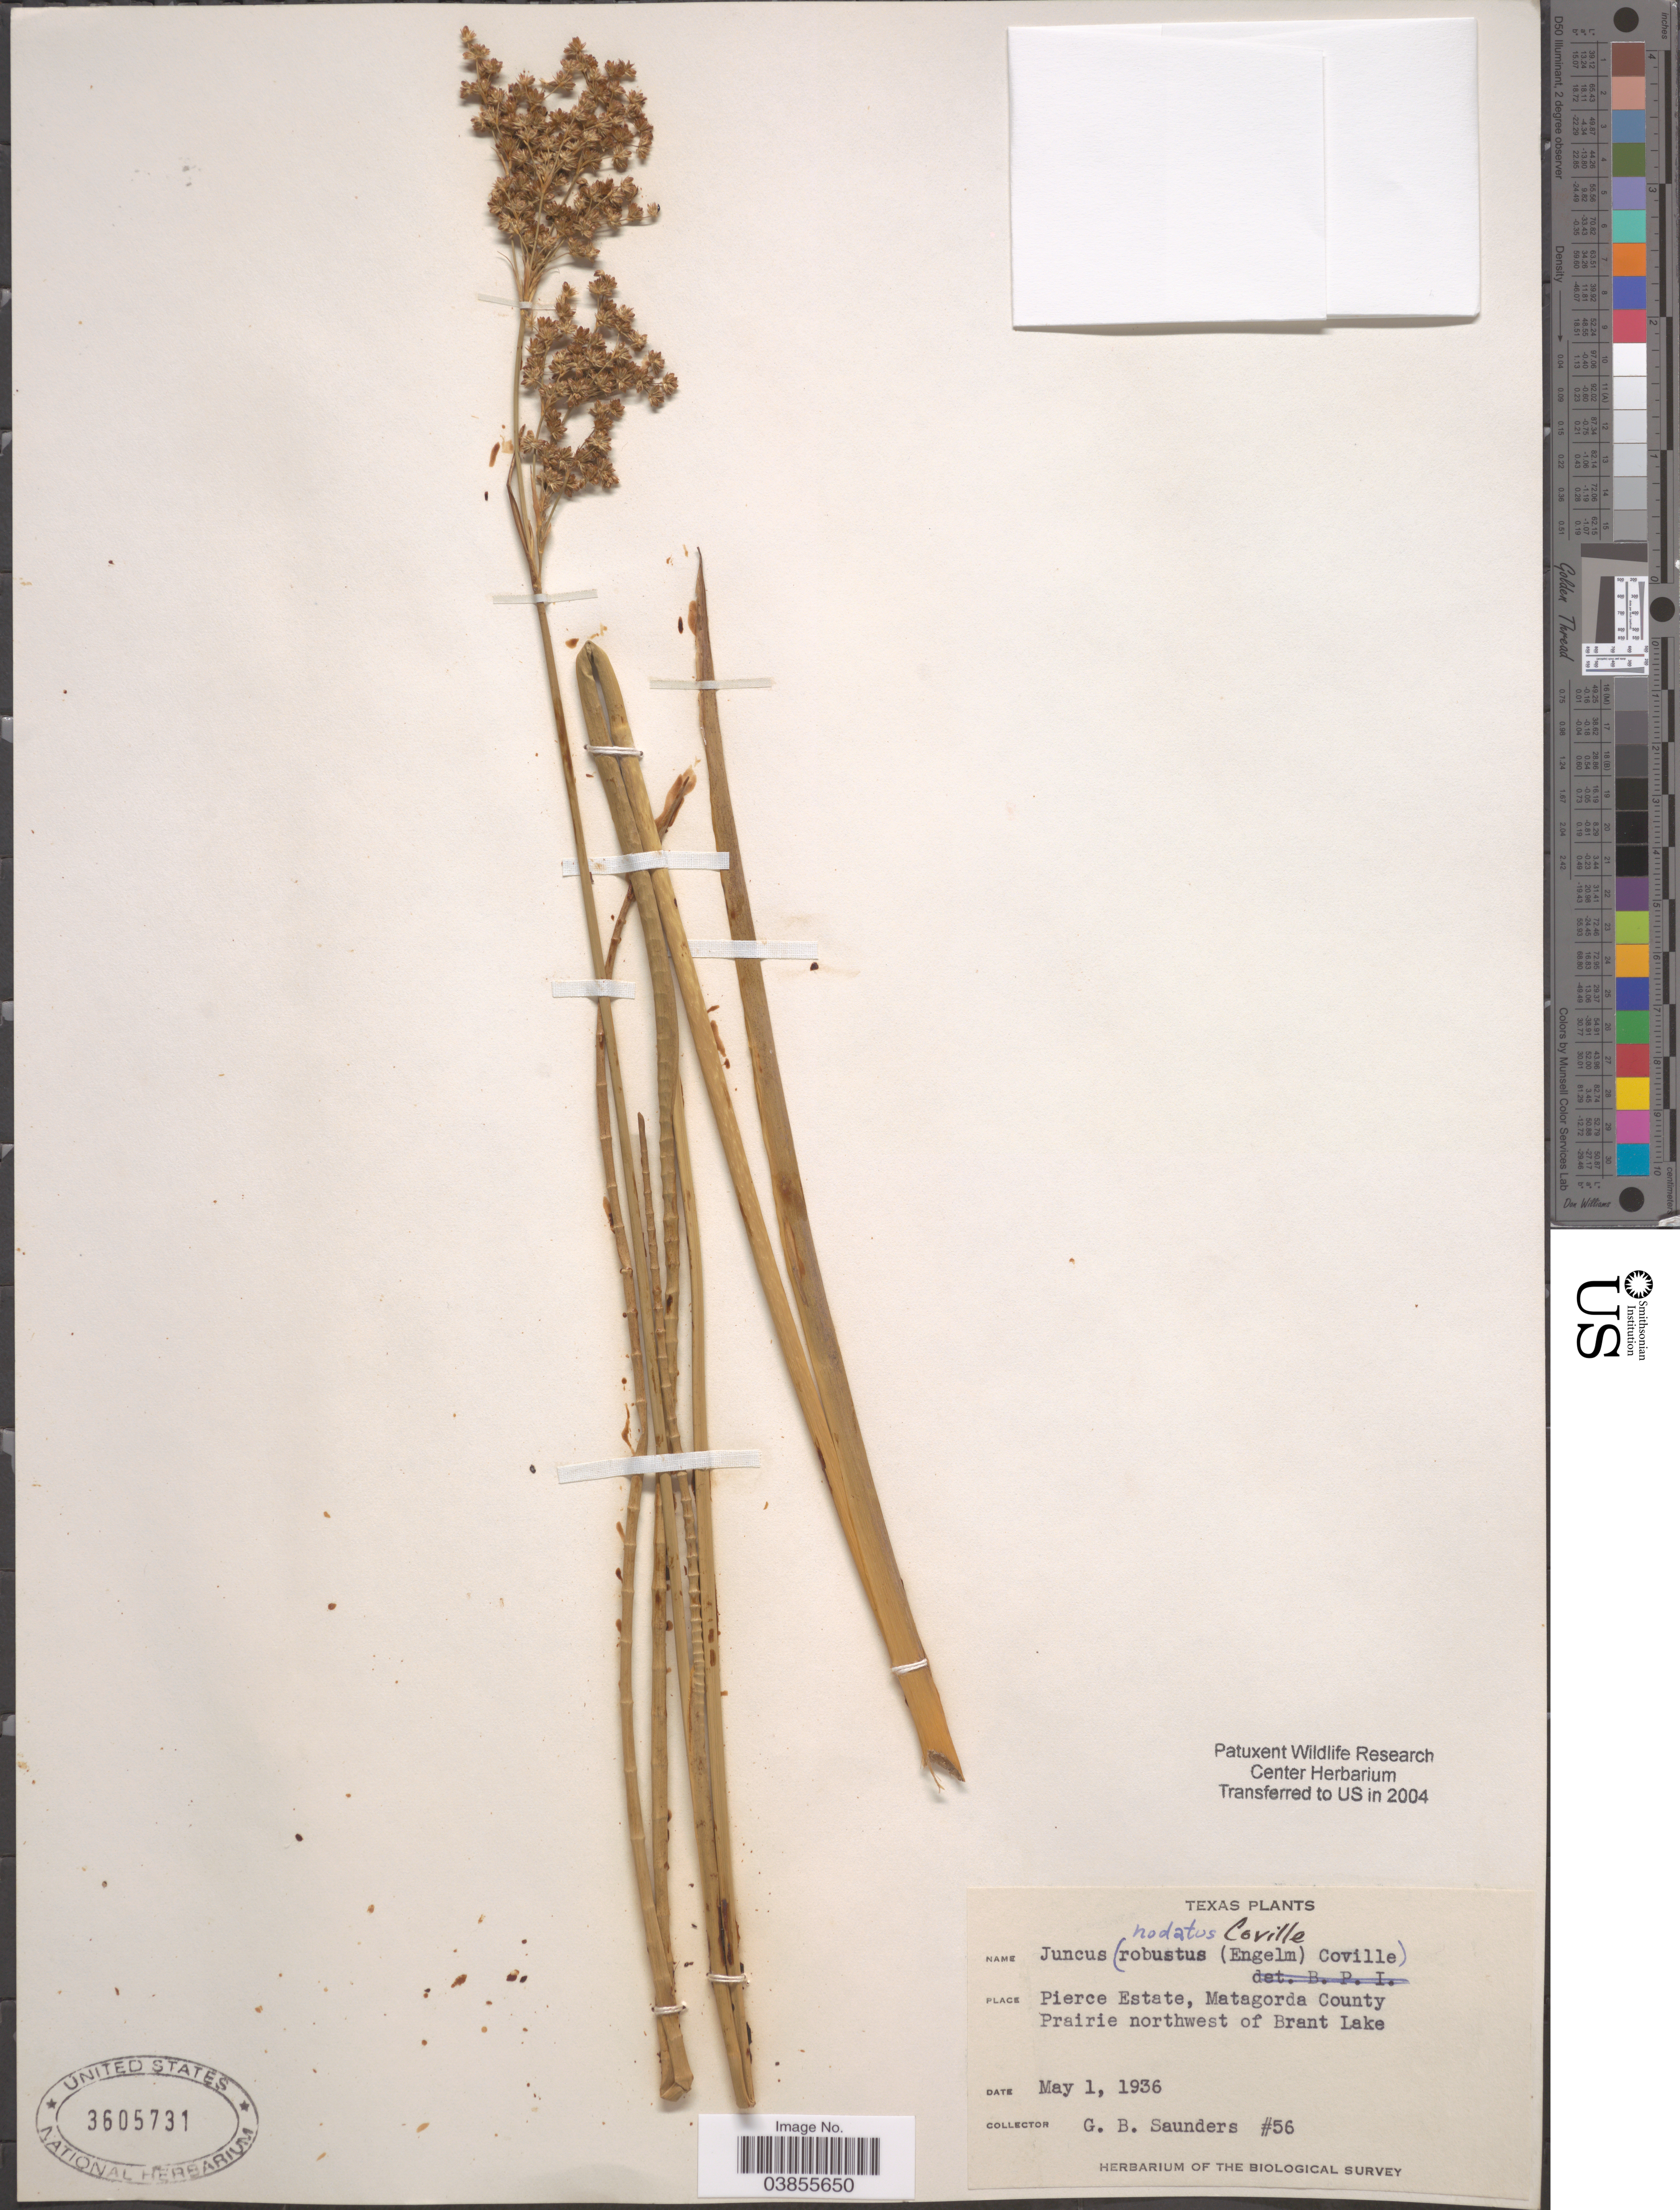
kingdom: Plantae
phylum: Tracheophyta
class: Liliopsida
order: Poales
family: Juncaceae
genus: Juncus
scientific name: Juncus nodatus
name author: Coville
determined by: Strong, Mark T., (BOT), Smithsonian Institution - National Museum of Natural History (UNITED STATES)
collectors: G. B. Saunders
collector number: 56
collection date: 1936-05-01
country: United States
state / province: Texas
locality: Pierce Estate, Matagorda County. Prairie northwest of Brant Lake.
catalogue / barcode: US 3605731